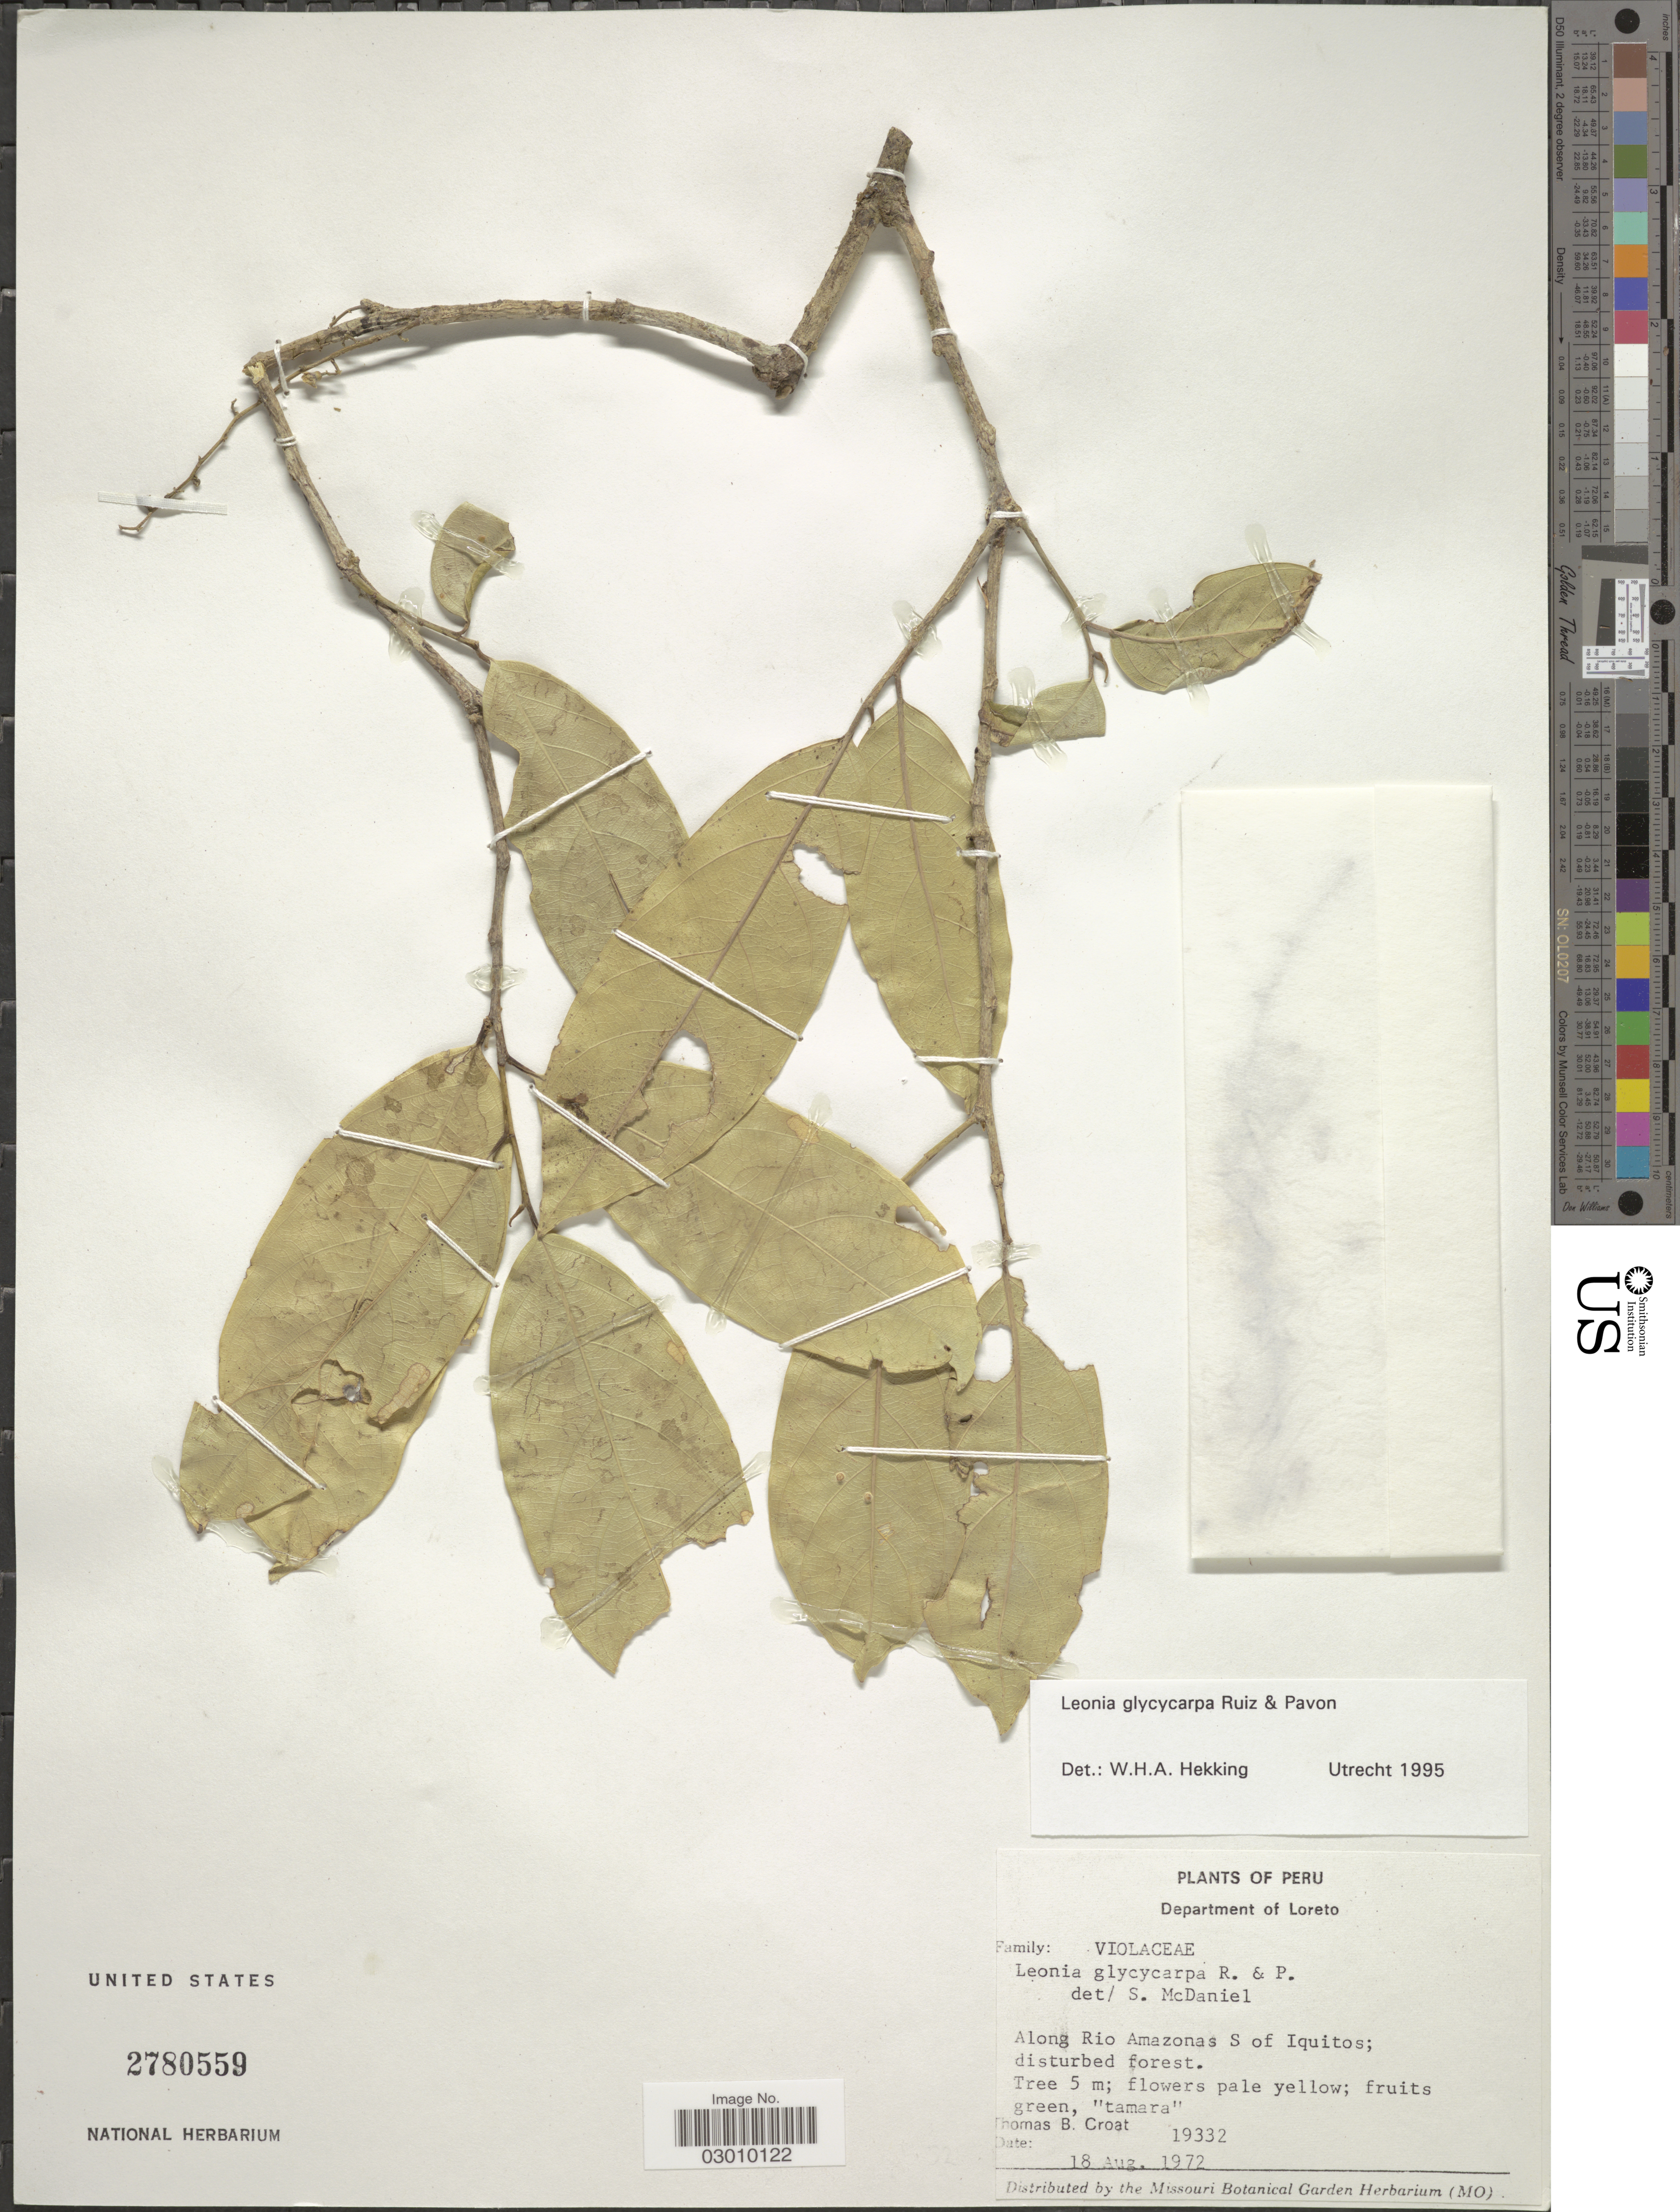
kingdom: Plantae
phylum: Tracheophyta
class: Magnoliopsida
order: Malpighiales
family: Violaceae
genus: Leonia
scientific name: Leonia glycycarpa var. glycycarpa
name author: Ruiz & Pav.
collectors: T. B. Croat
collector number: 19332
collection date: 1972-08-18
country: Peru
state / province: Loreto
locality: Department of Loreto, Along Rio Amazonas S of Iquitos.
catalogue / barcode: US 2780559